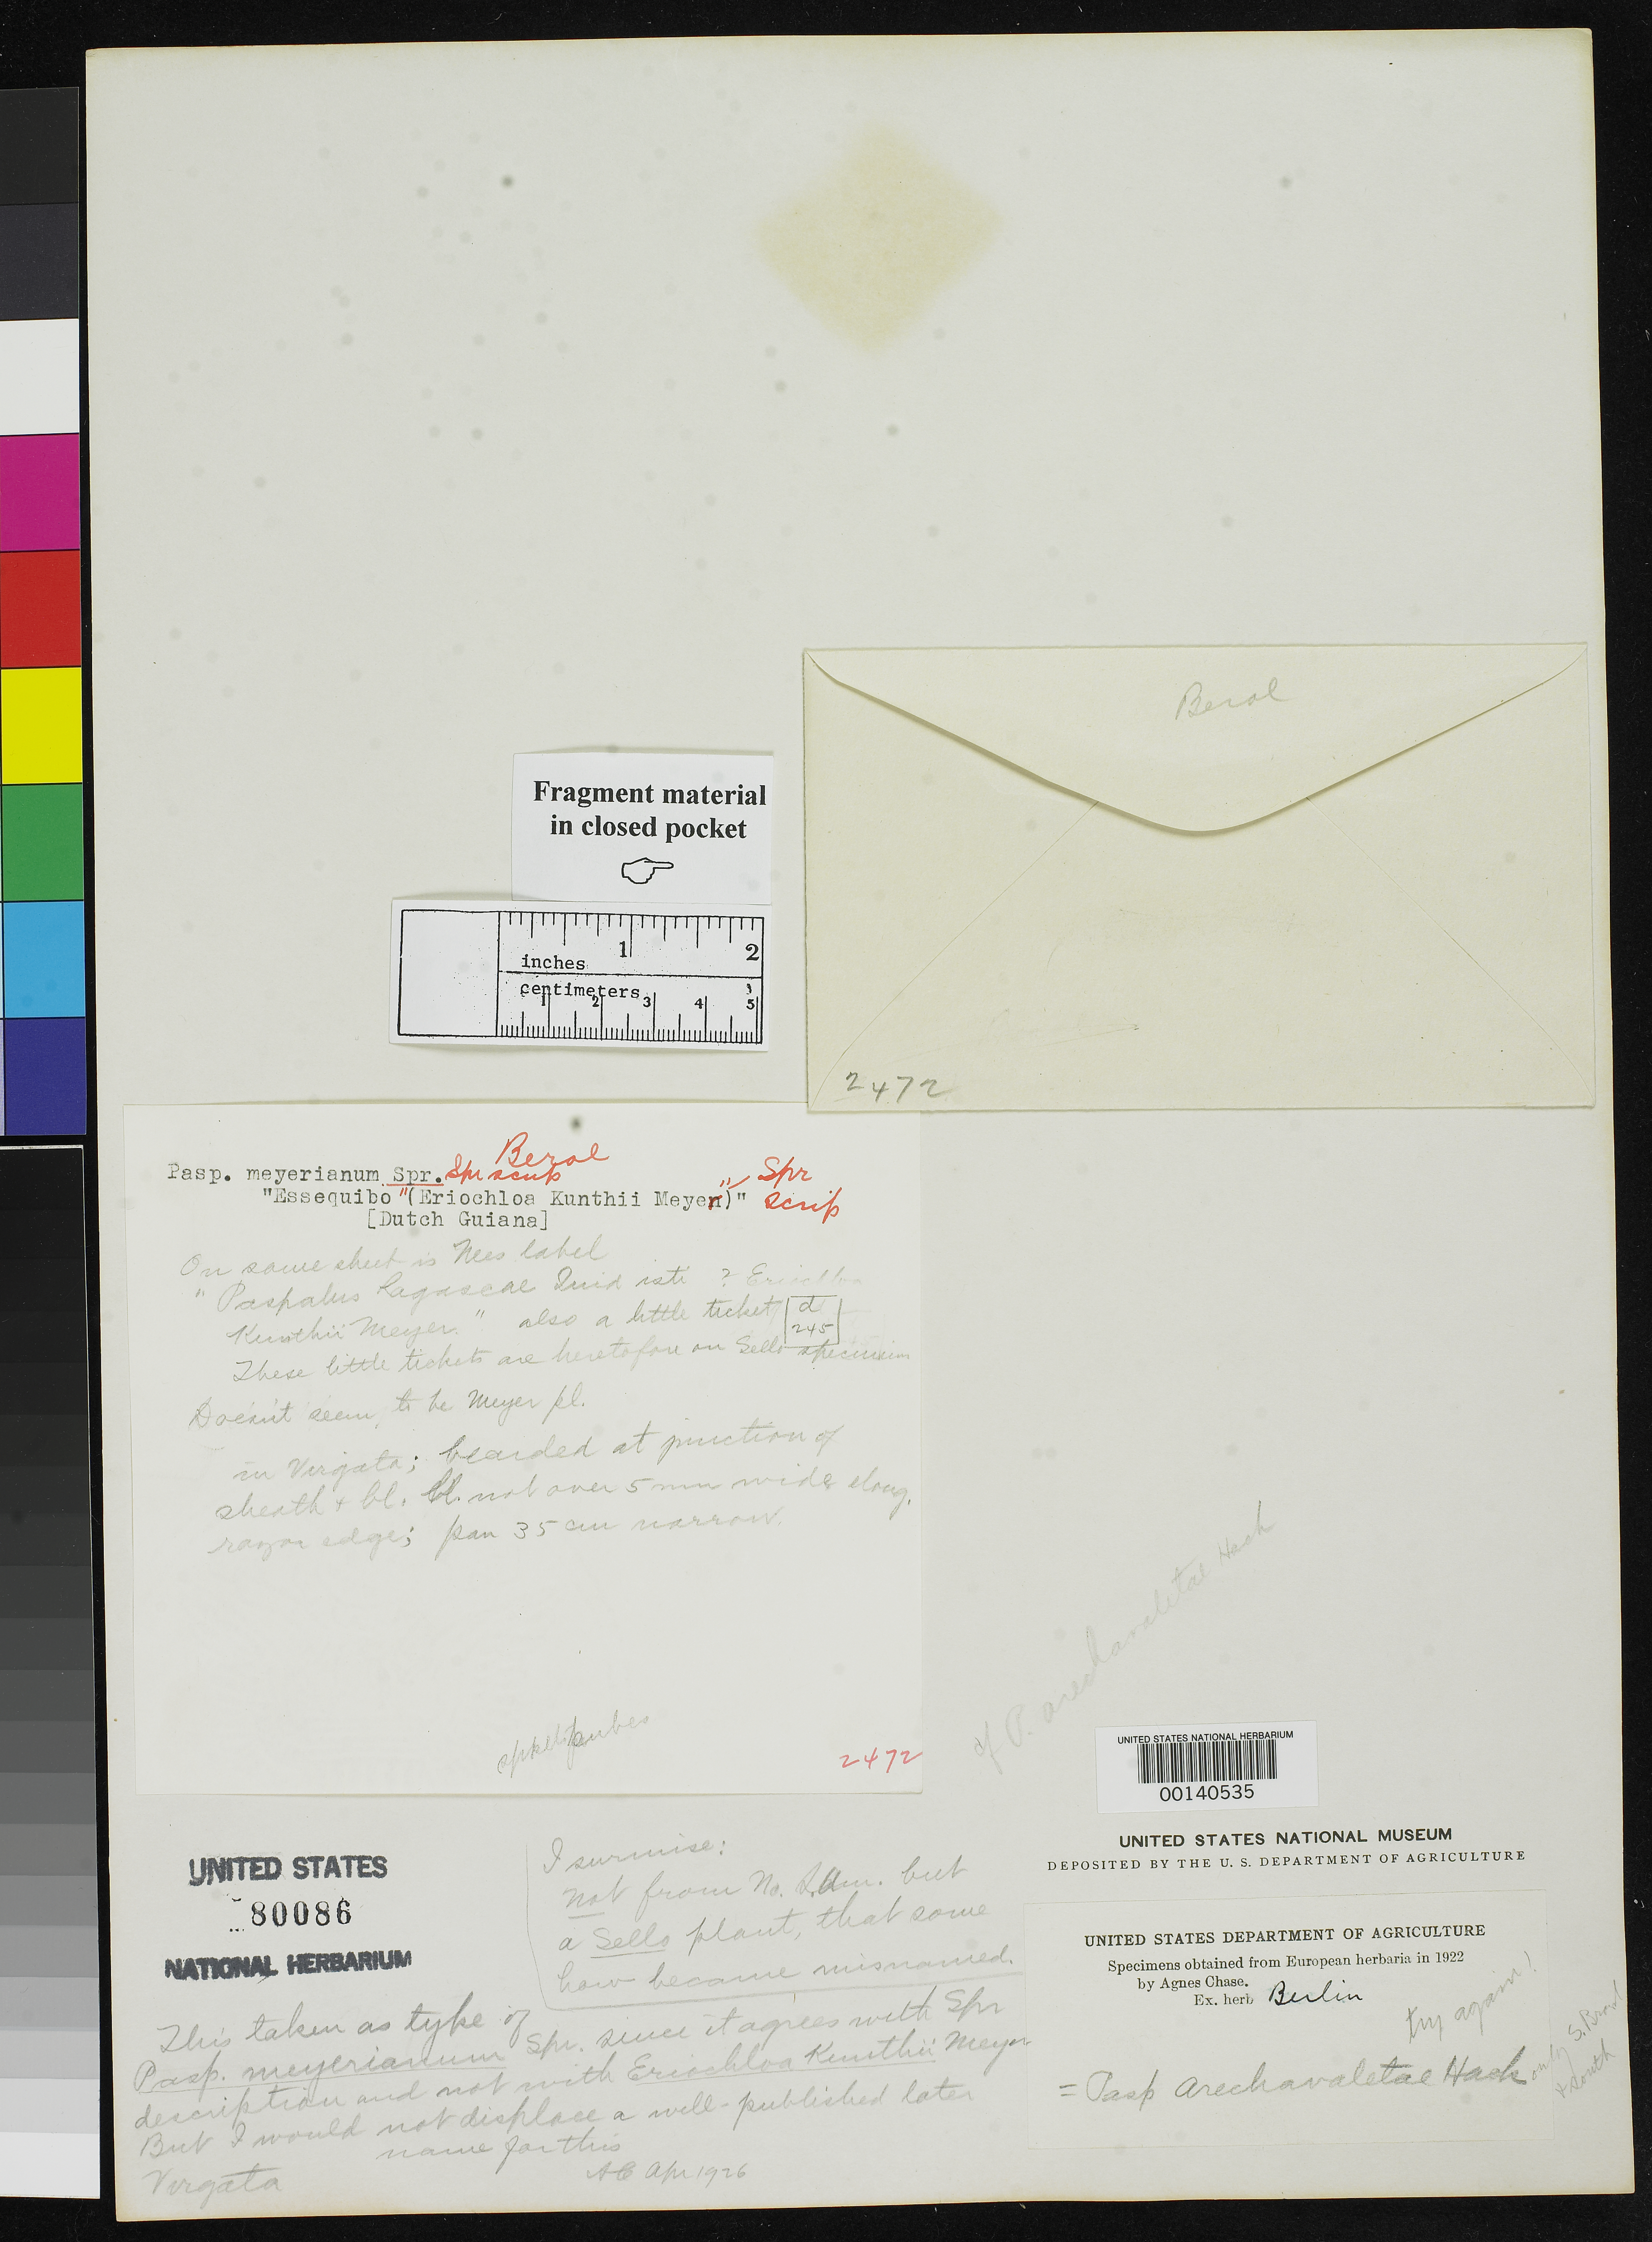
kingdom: Plantae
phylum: Tracheophyta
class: Liliopsida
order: Poales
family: Poaceae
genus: Paspalum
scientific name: Paspalum meyerianum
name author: Spreng.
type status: Type Fragment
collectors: F. Sellow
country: Suriname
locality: Essequibo.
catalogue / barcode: US 80086